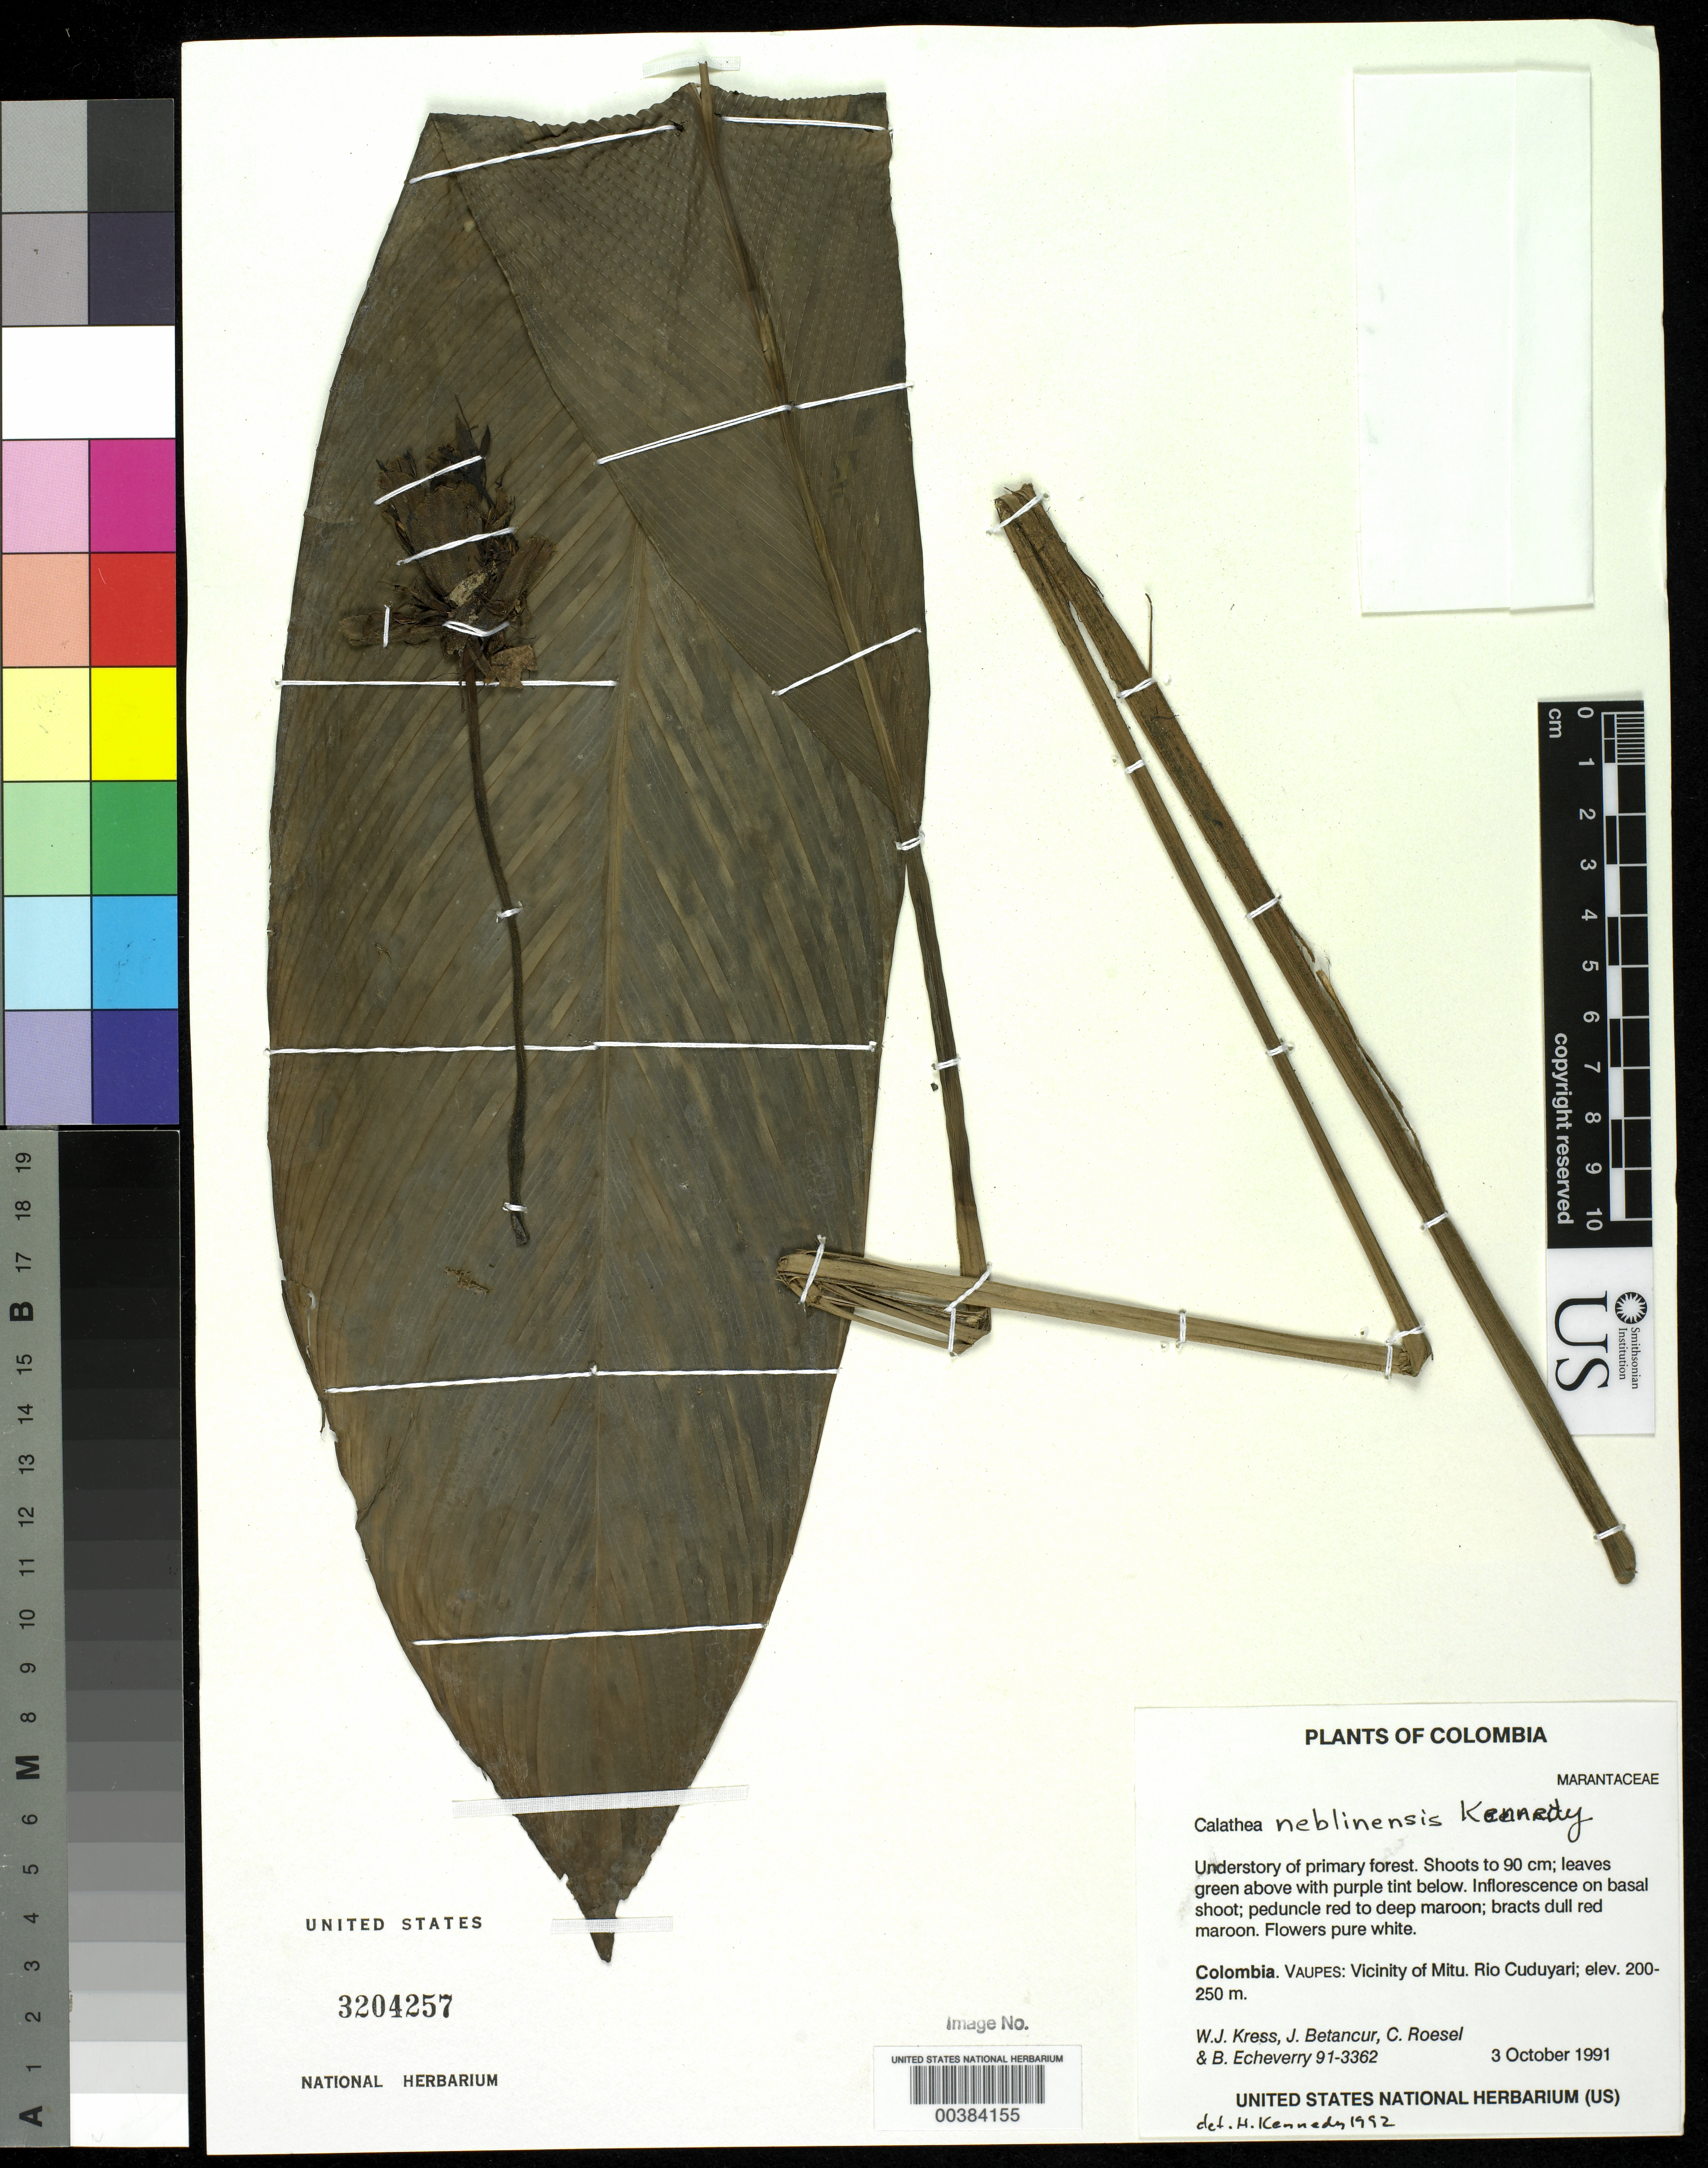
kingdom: Plantae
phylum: Tracheophyta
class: Liliopsida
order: Zingiberales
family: Marantaceae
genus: Goeppertia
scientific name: Goeppertia neblinensis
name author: (H. Kenn.) Borchs. & S. Suárez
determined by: Strong, M. T., (US), Smithsonian Institution - National Museum of Natural History (UNITED STATES)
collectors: W. J. Kress, J. C. Betancur, C. S. Roesel & B. Echeverry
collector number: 91-3362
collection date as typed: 03 Oct 1991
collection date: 1991-10-03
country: Colombia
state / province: Vaupés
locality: Vicinity of Mitu. Rio Cuduyari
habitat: Understory of primary forest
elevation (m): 200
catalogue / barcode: US 3204257